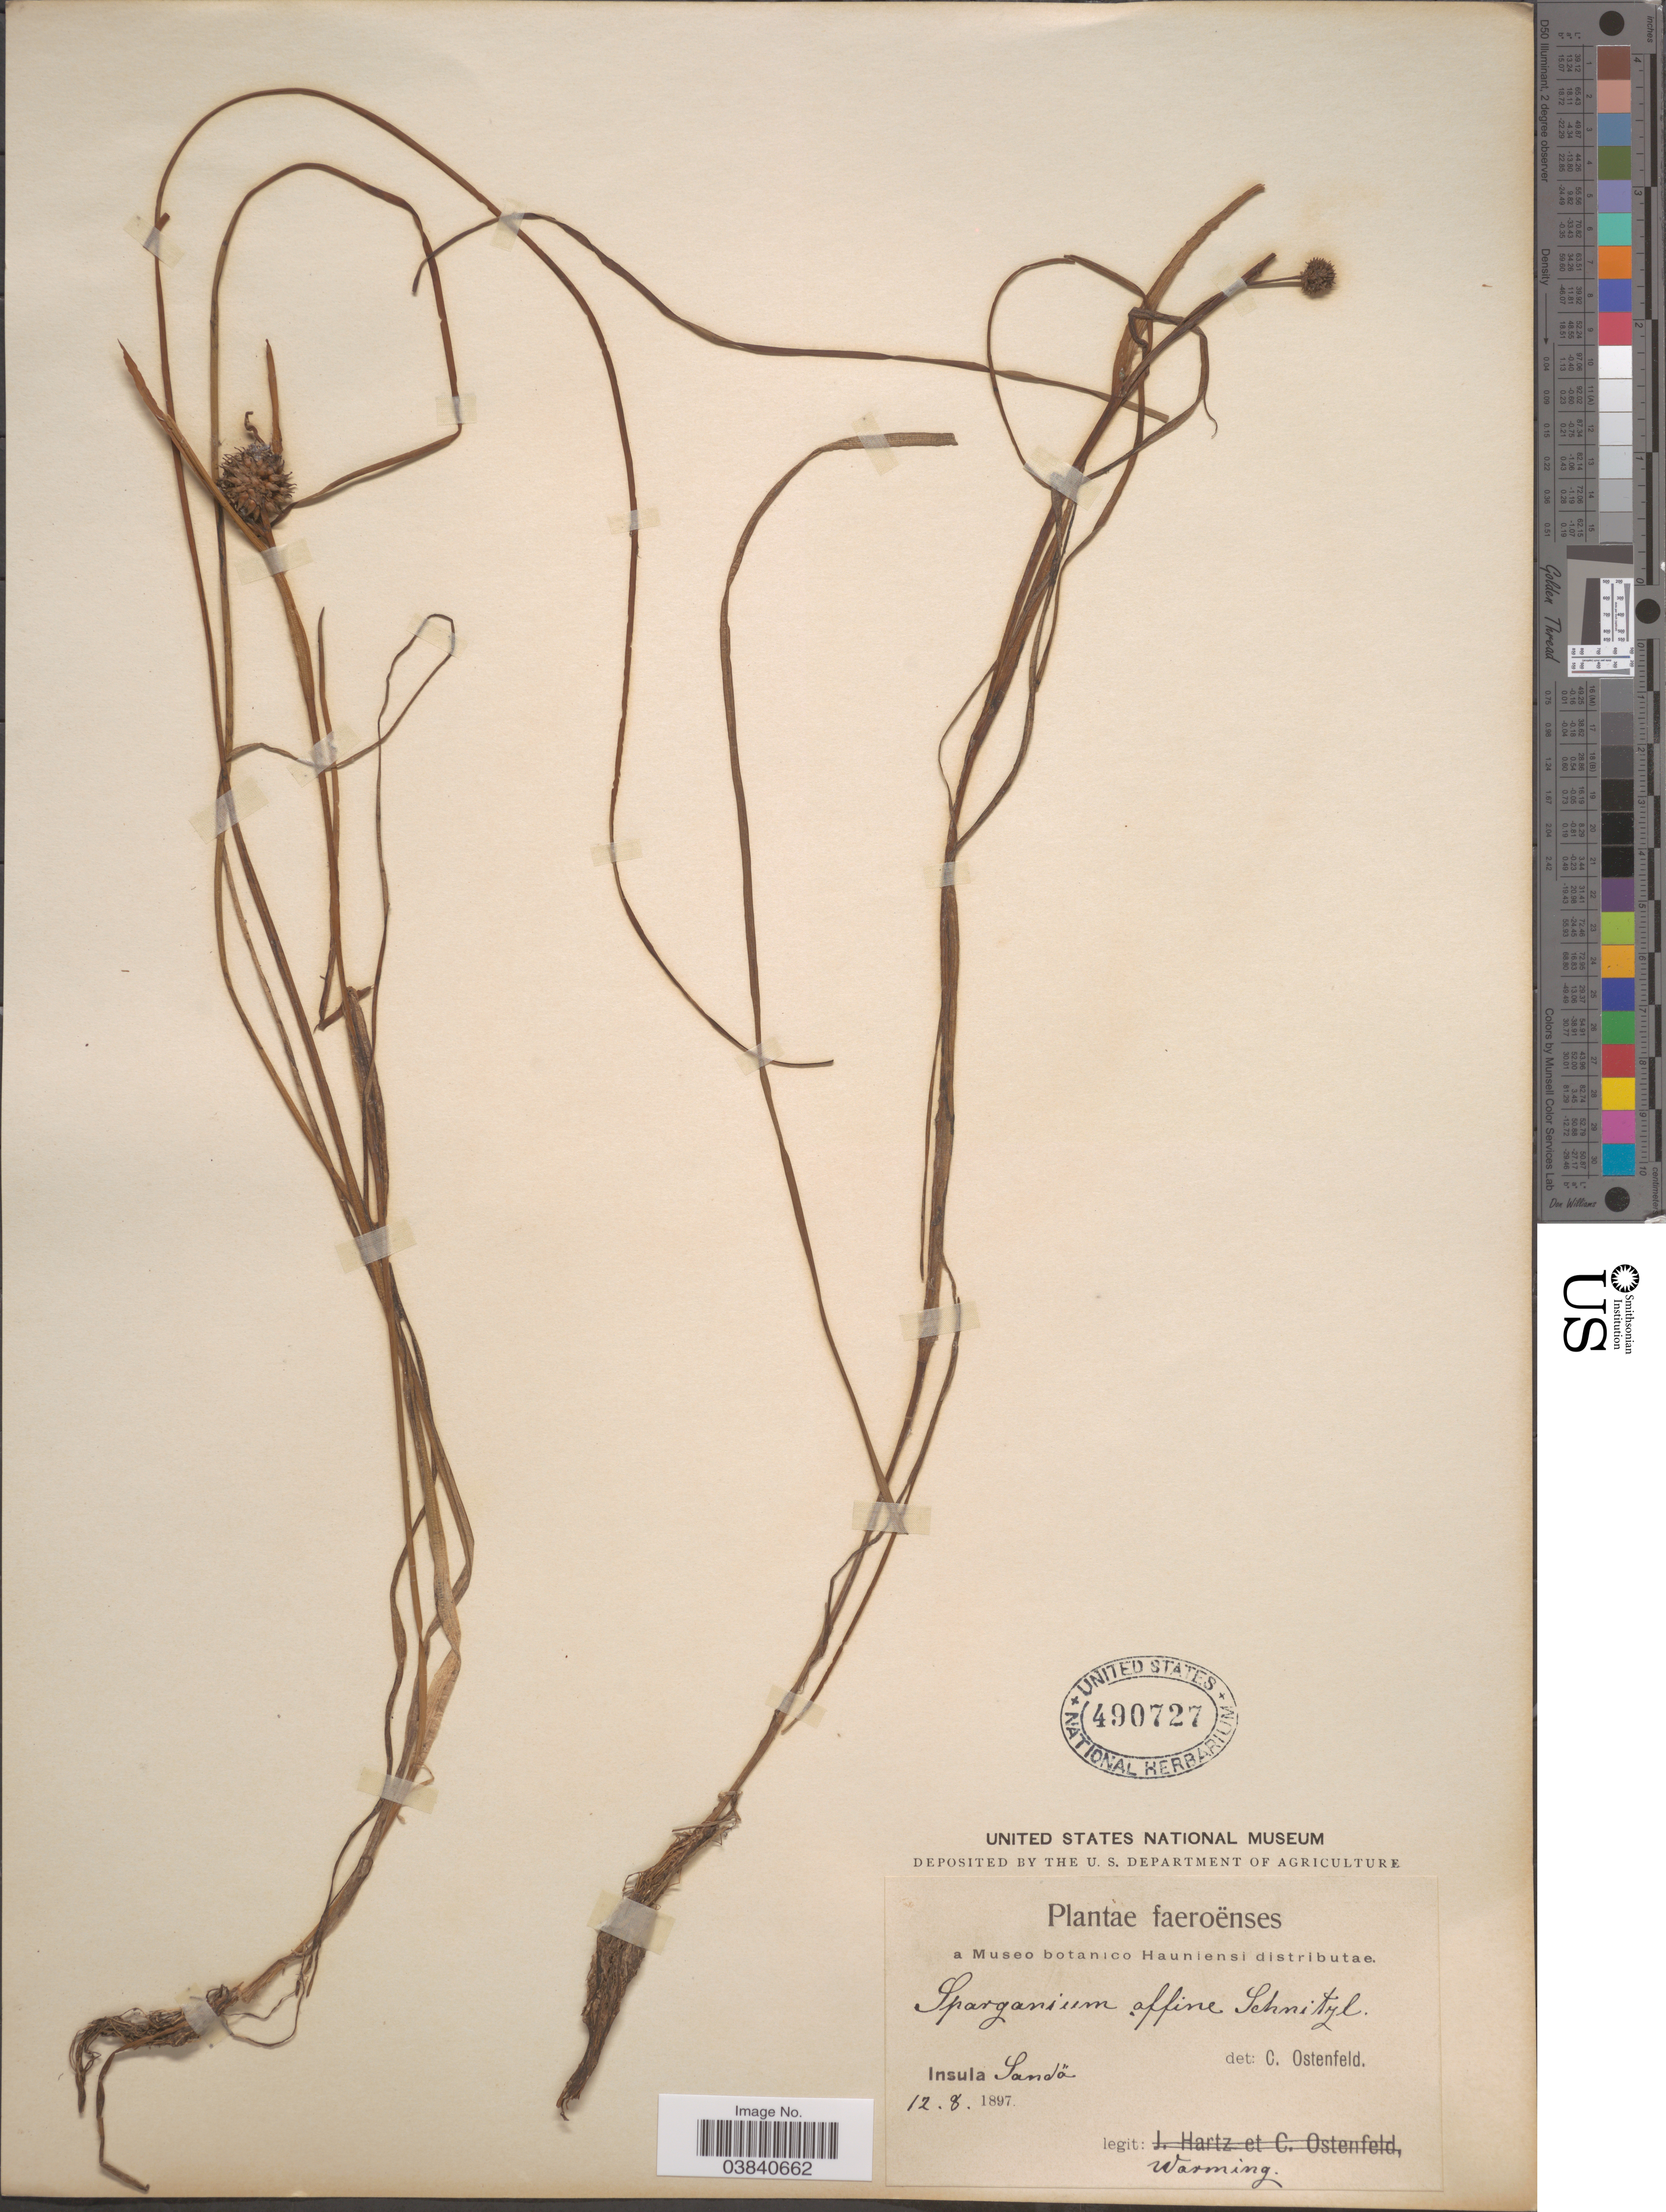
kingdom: Plantae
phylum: Tracheophyta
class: Liliopsida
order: Poales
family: Typhaceae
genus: Sparganium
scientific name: Sparganium affine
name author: Schnizl.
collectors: Warming, --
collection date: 1897-08-12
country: Faroe Islands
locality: Faeroënses. Insula Sandä.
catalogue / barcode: US 490727